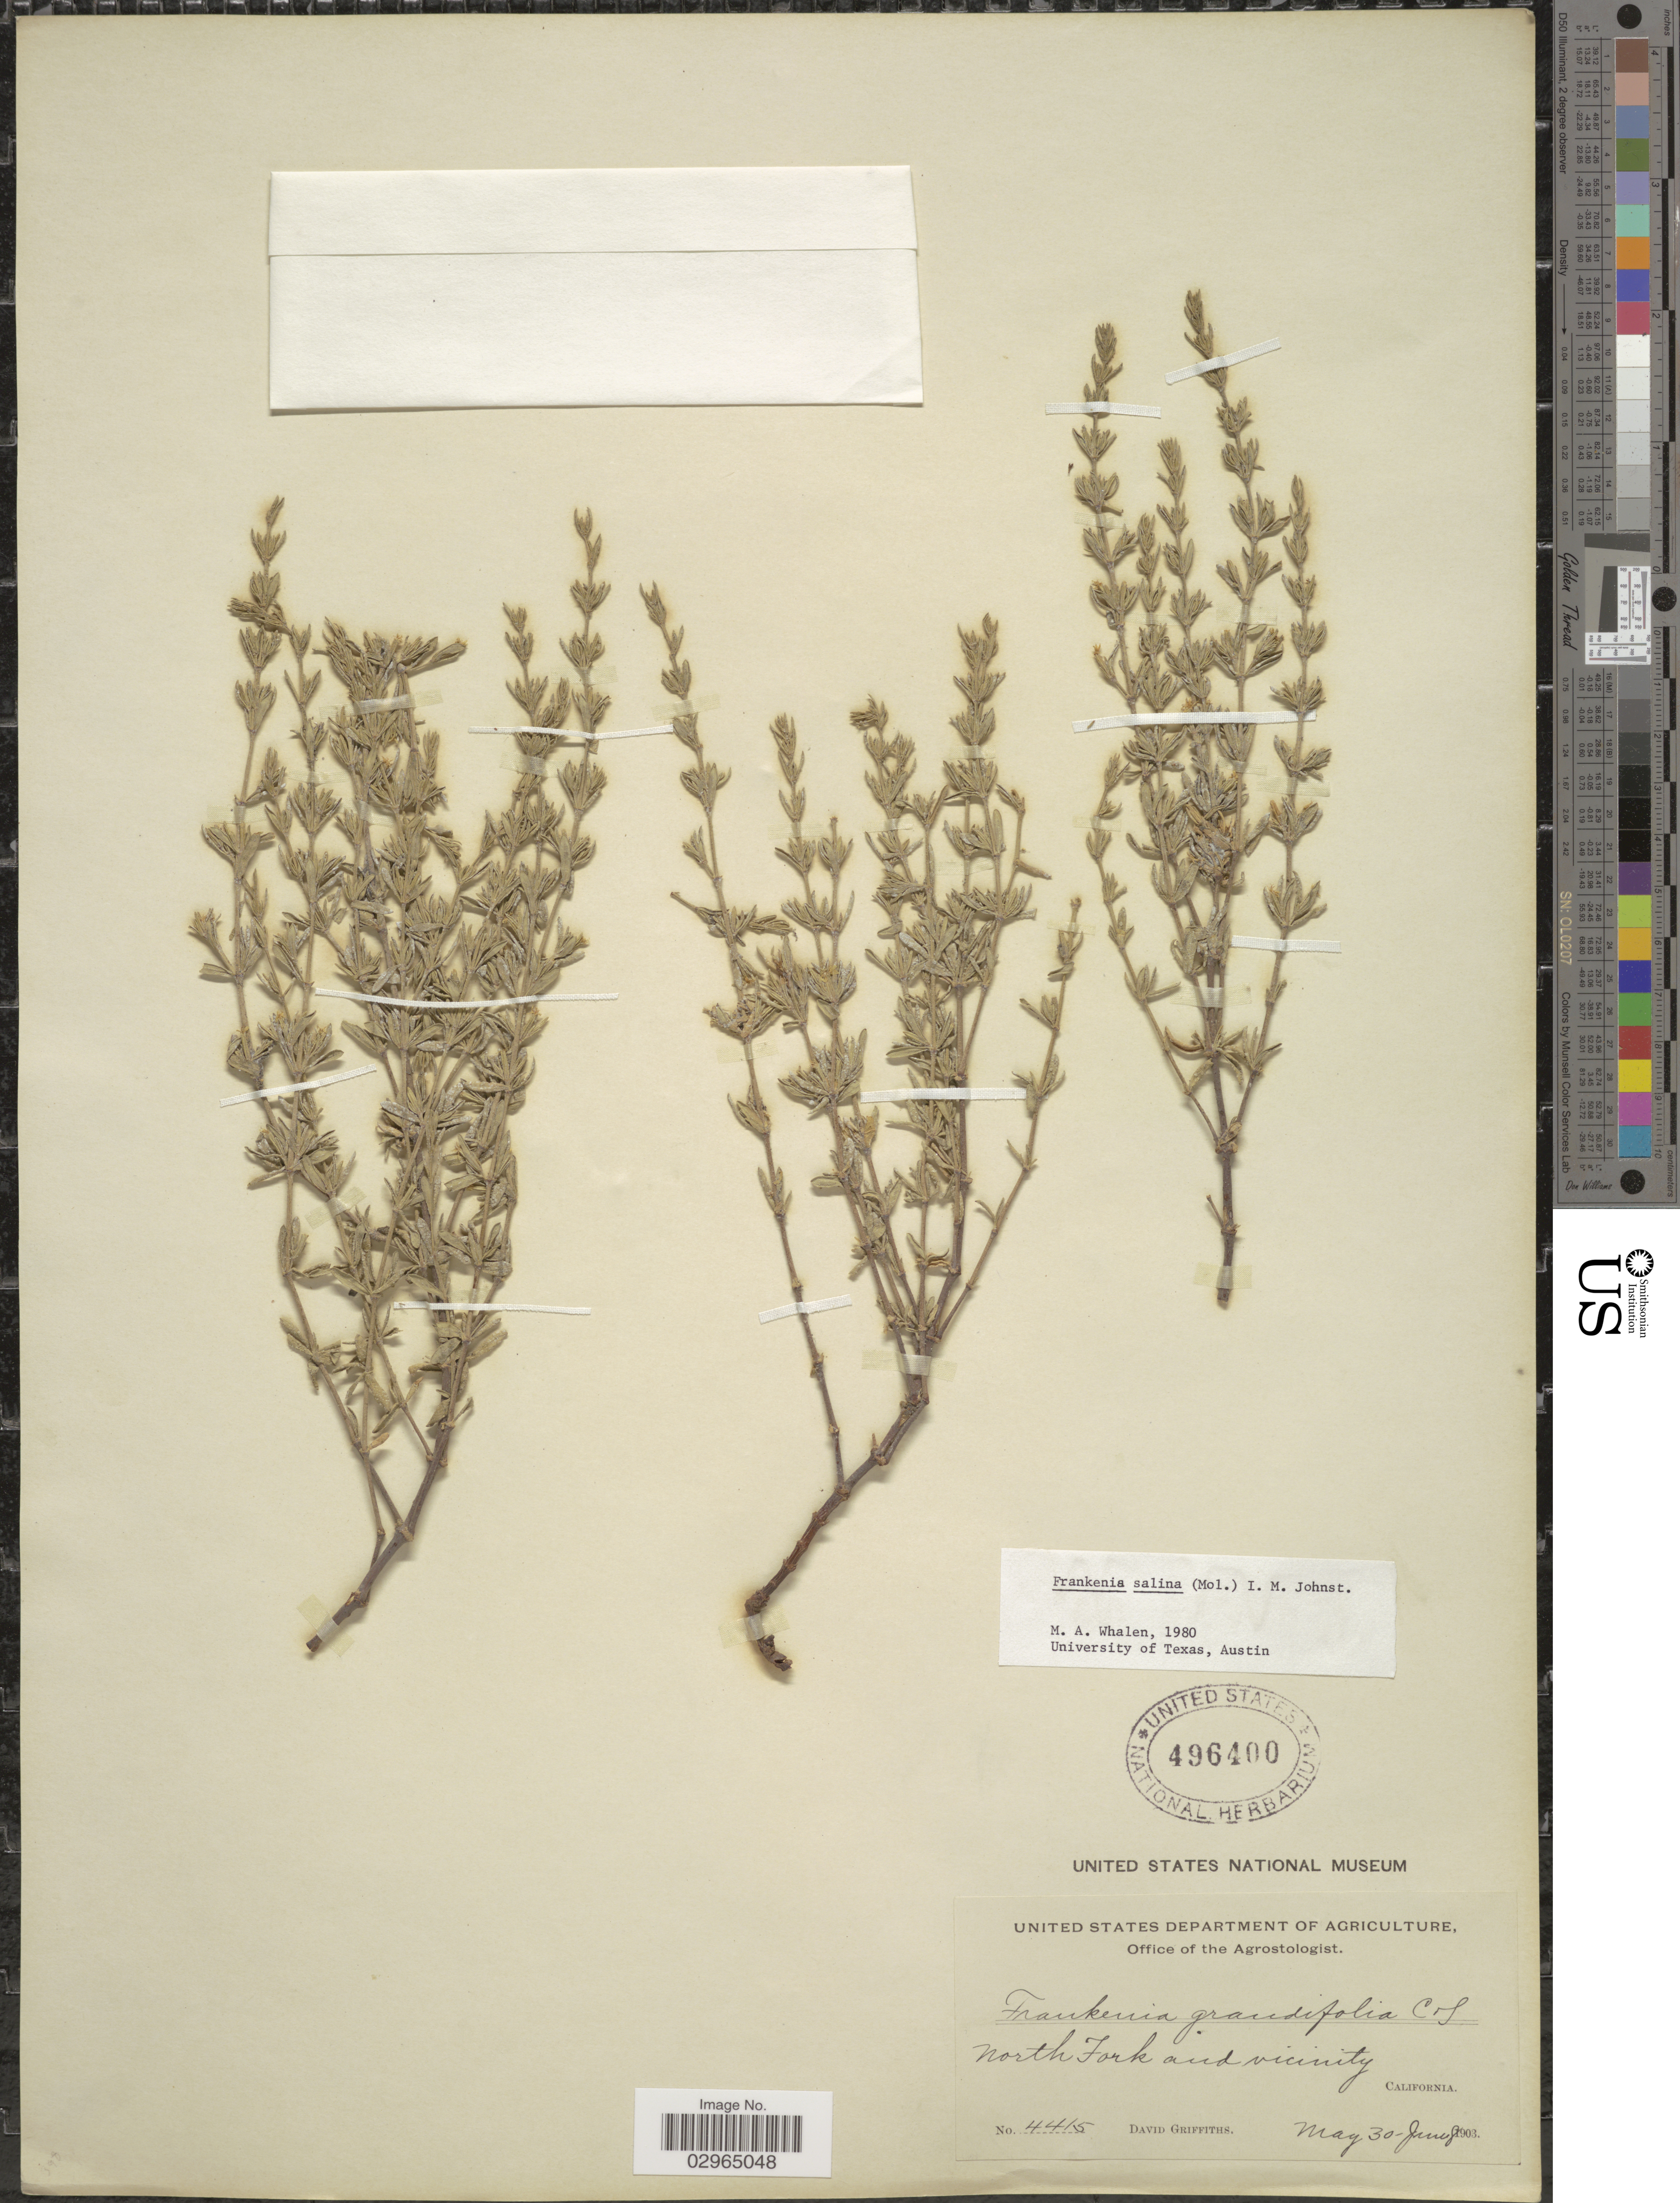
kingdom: Plantae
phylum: Tracheophyta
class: Magnoliopsida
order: Caryophyllales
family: Frankeniaceae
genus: Frankenia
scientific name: Frankenia salina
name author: (Molina) I.M. Johnst.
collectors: D. Griffiths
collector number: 4415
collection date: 1903-05-30/1903-06-08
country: United States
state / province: California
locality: North Fork and vicinity.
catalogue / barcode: US 496400